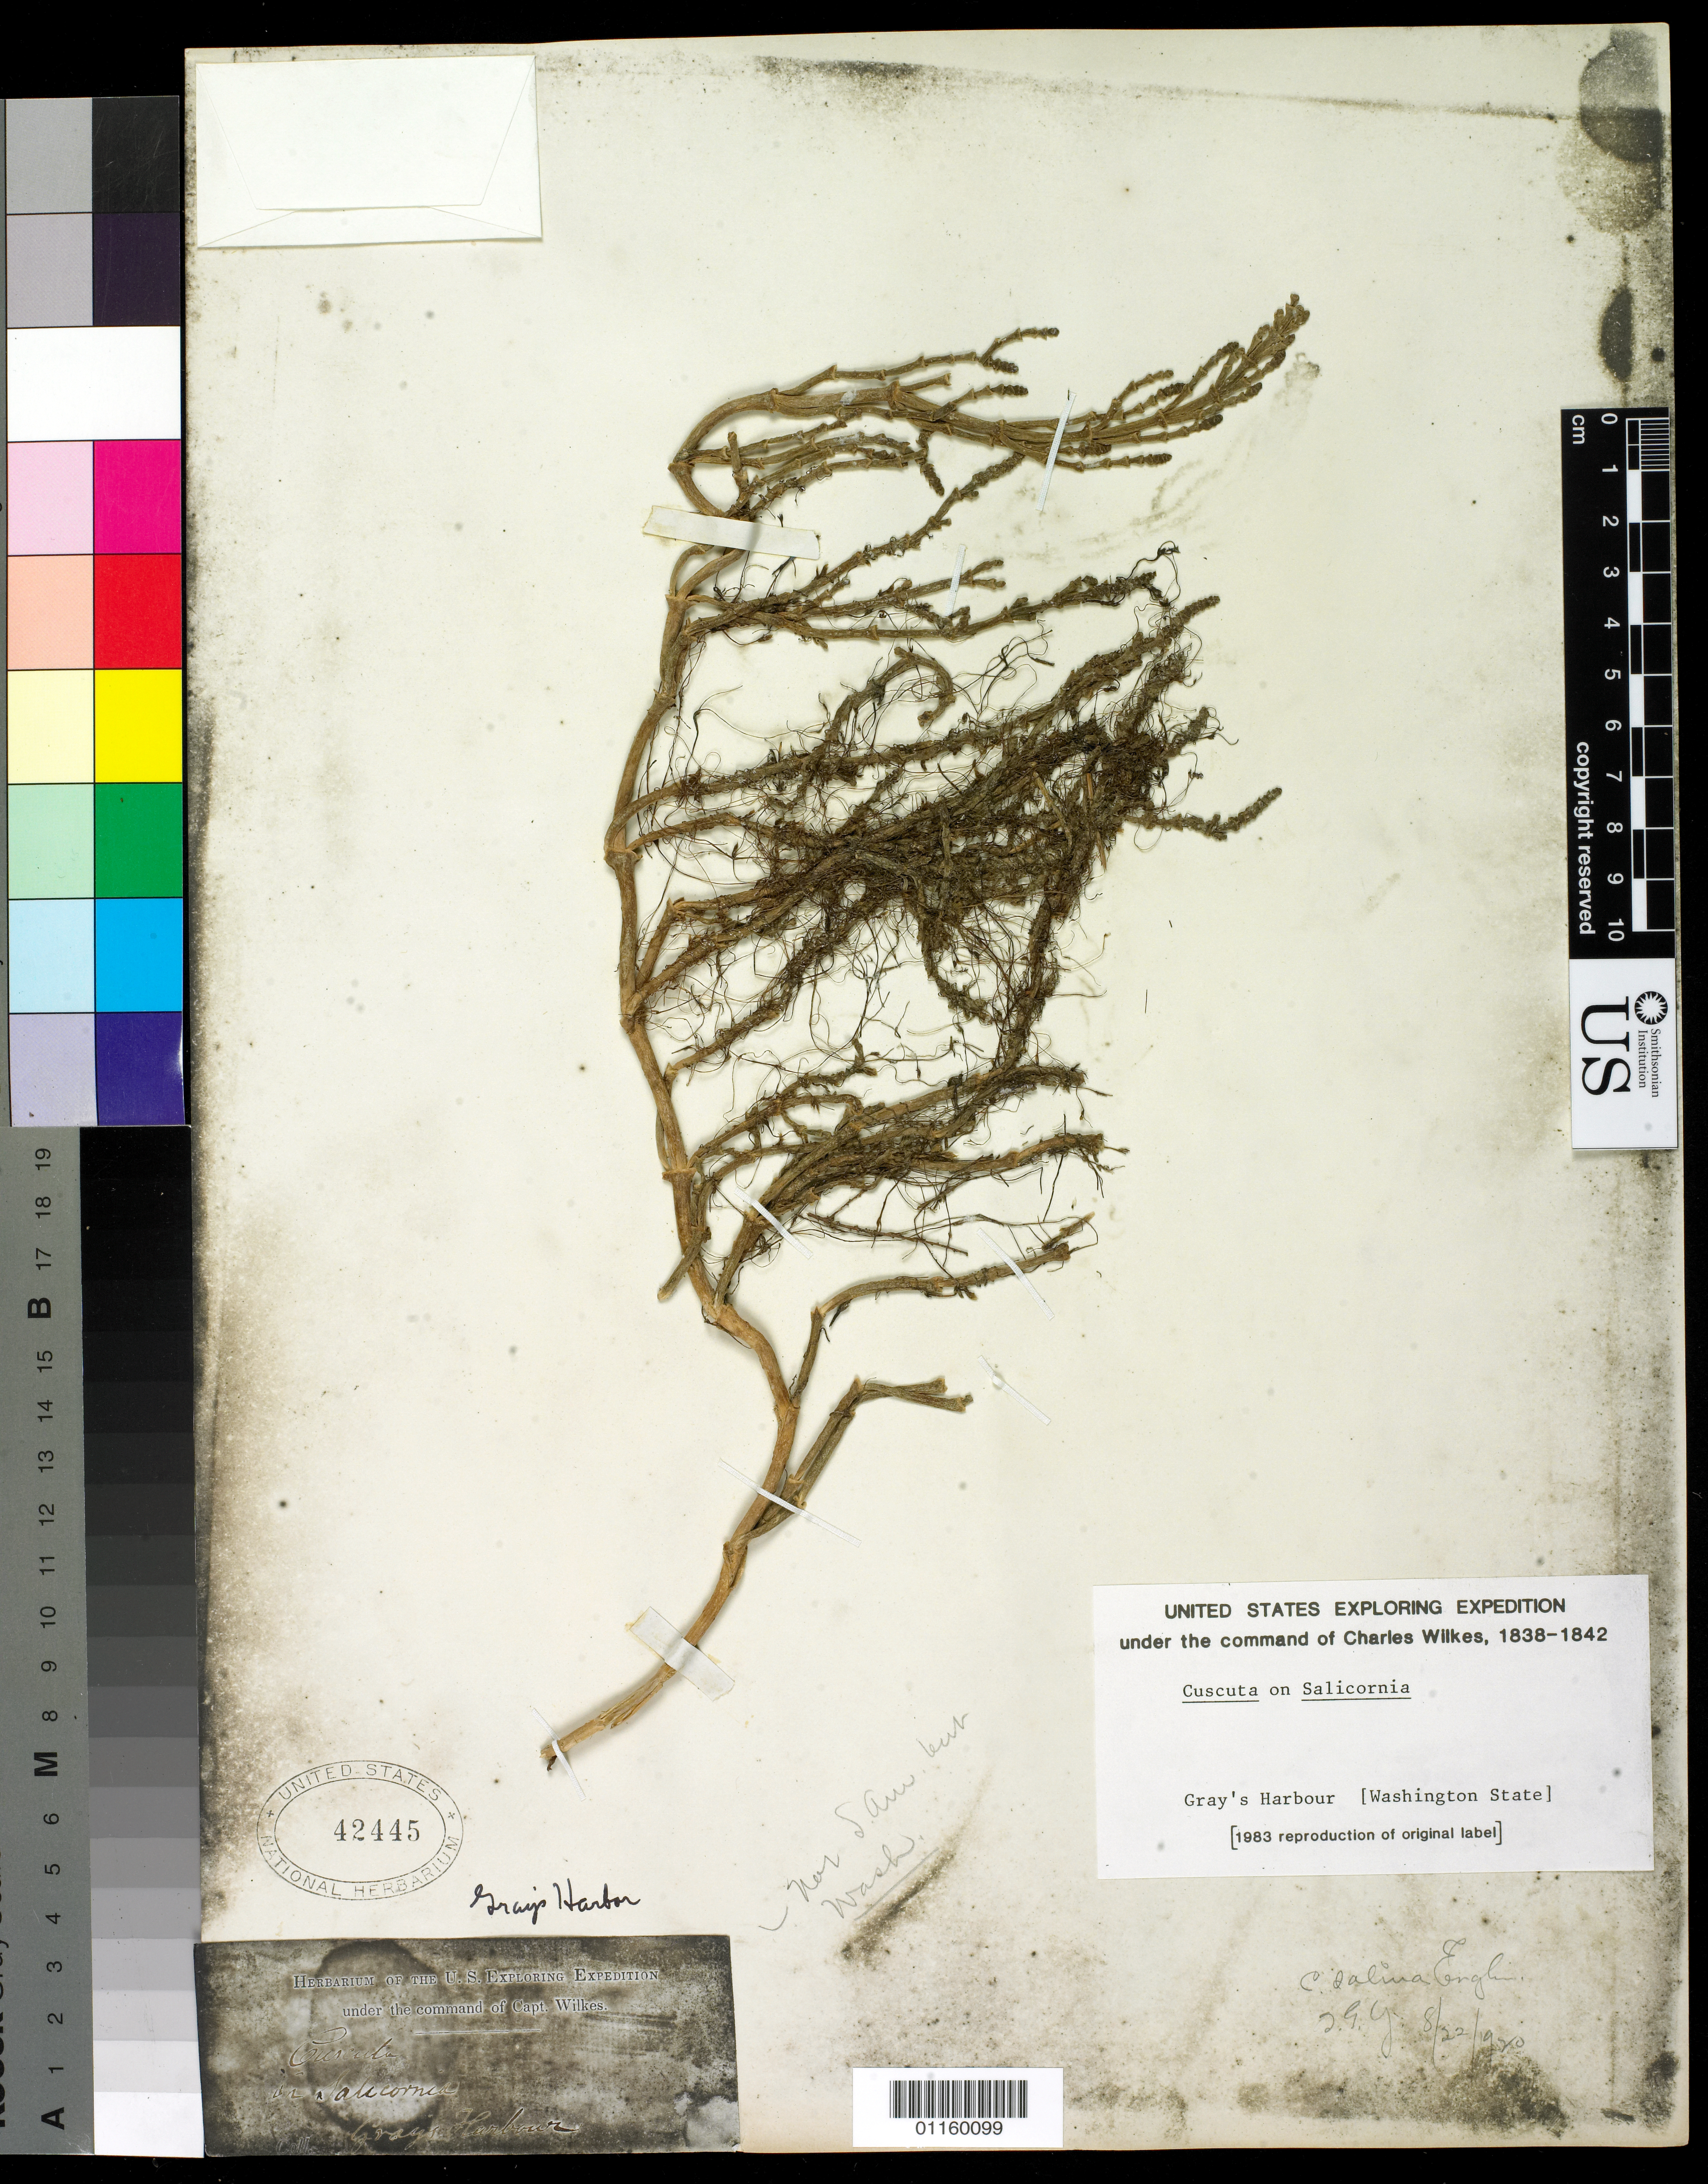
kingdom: Plantae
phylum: Tracheophyta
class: Magnoliopsida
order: Solanales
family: Convolvulaceae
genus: Cuscuta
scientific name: Cuscuta sp.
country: United States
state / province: Washington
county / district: Grays Harbor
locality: Grays Harbor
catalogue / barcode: US 42445